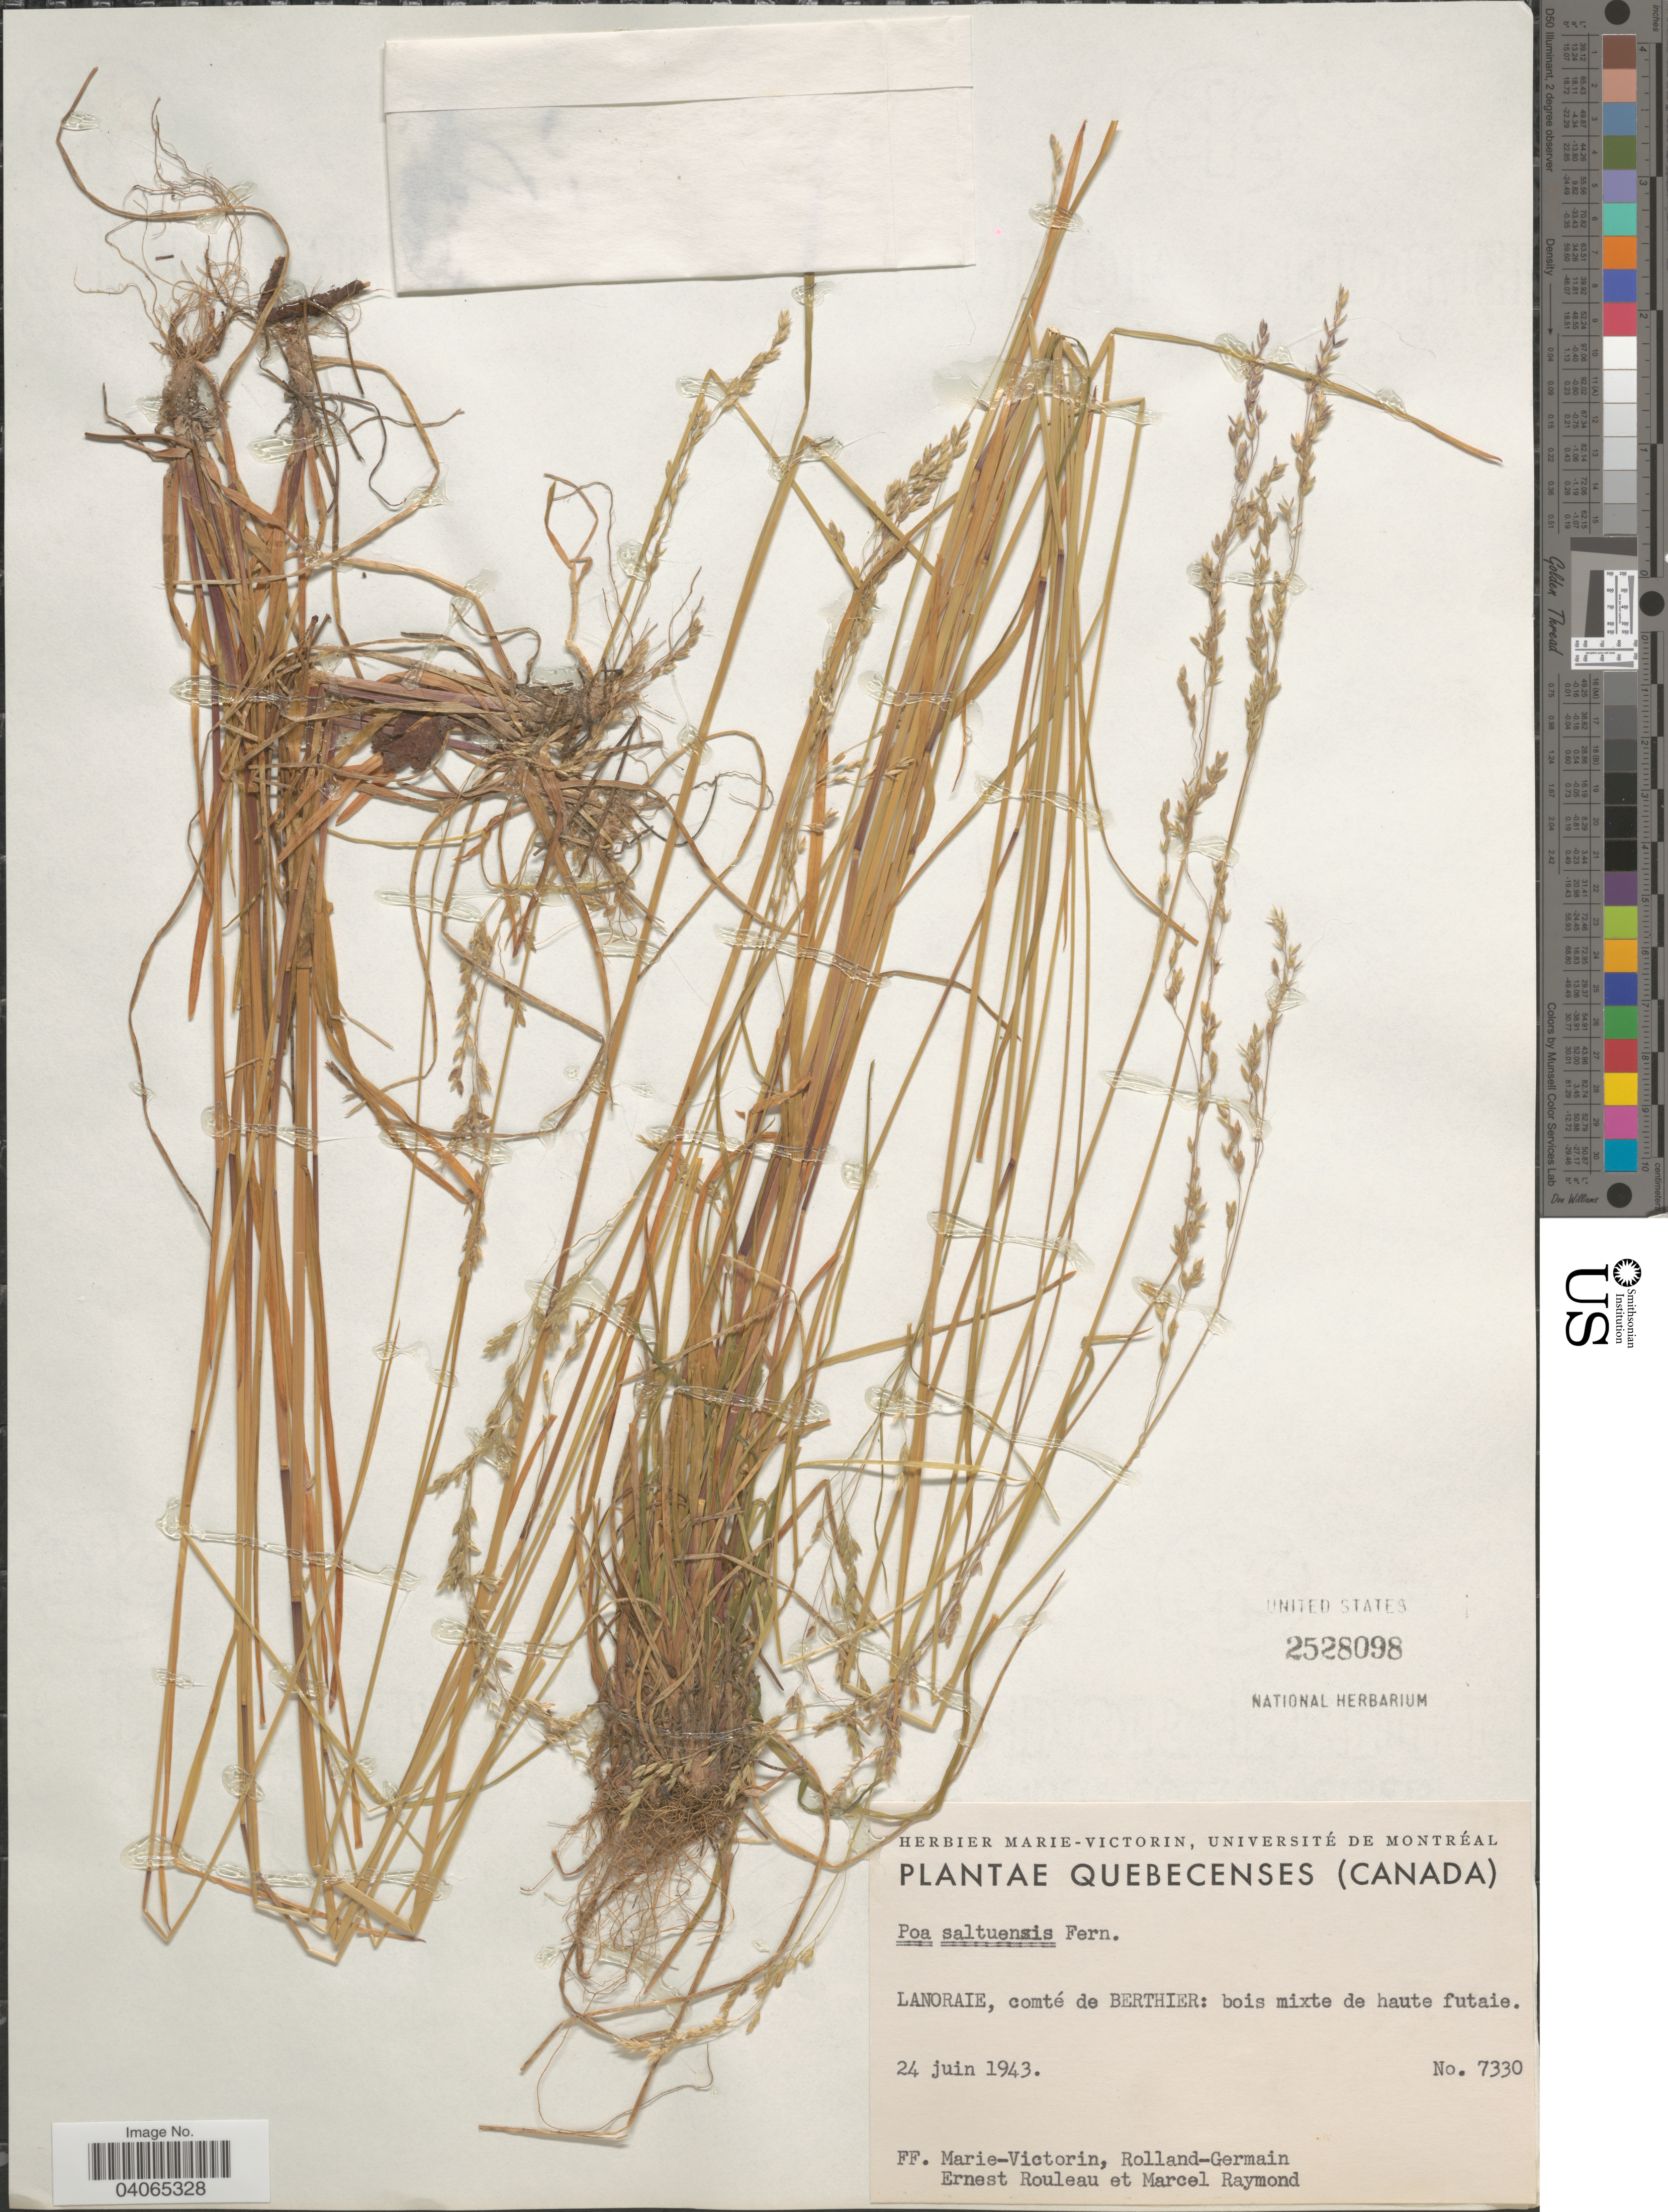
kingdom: Plantae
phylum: Tracheophyta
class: Liliopsida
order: Poales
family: Poaceae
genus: Poa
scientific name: Poa saltuensis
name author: Fernald & Wiegand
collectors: F. Marie-Victorin, Rolland-Germain, E. Rouleau & M. Raymond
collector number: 7330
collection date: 1943-06-24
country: Canada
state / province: Quebec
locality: Lanoraie, comté de Berthier: bois mixte de haute futaie.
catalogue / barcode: US 2528098